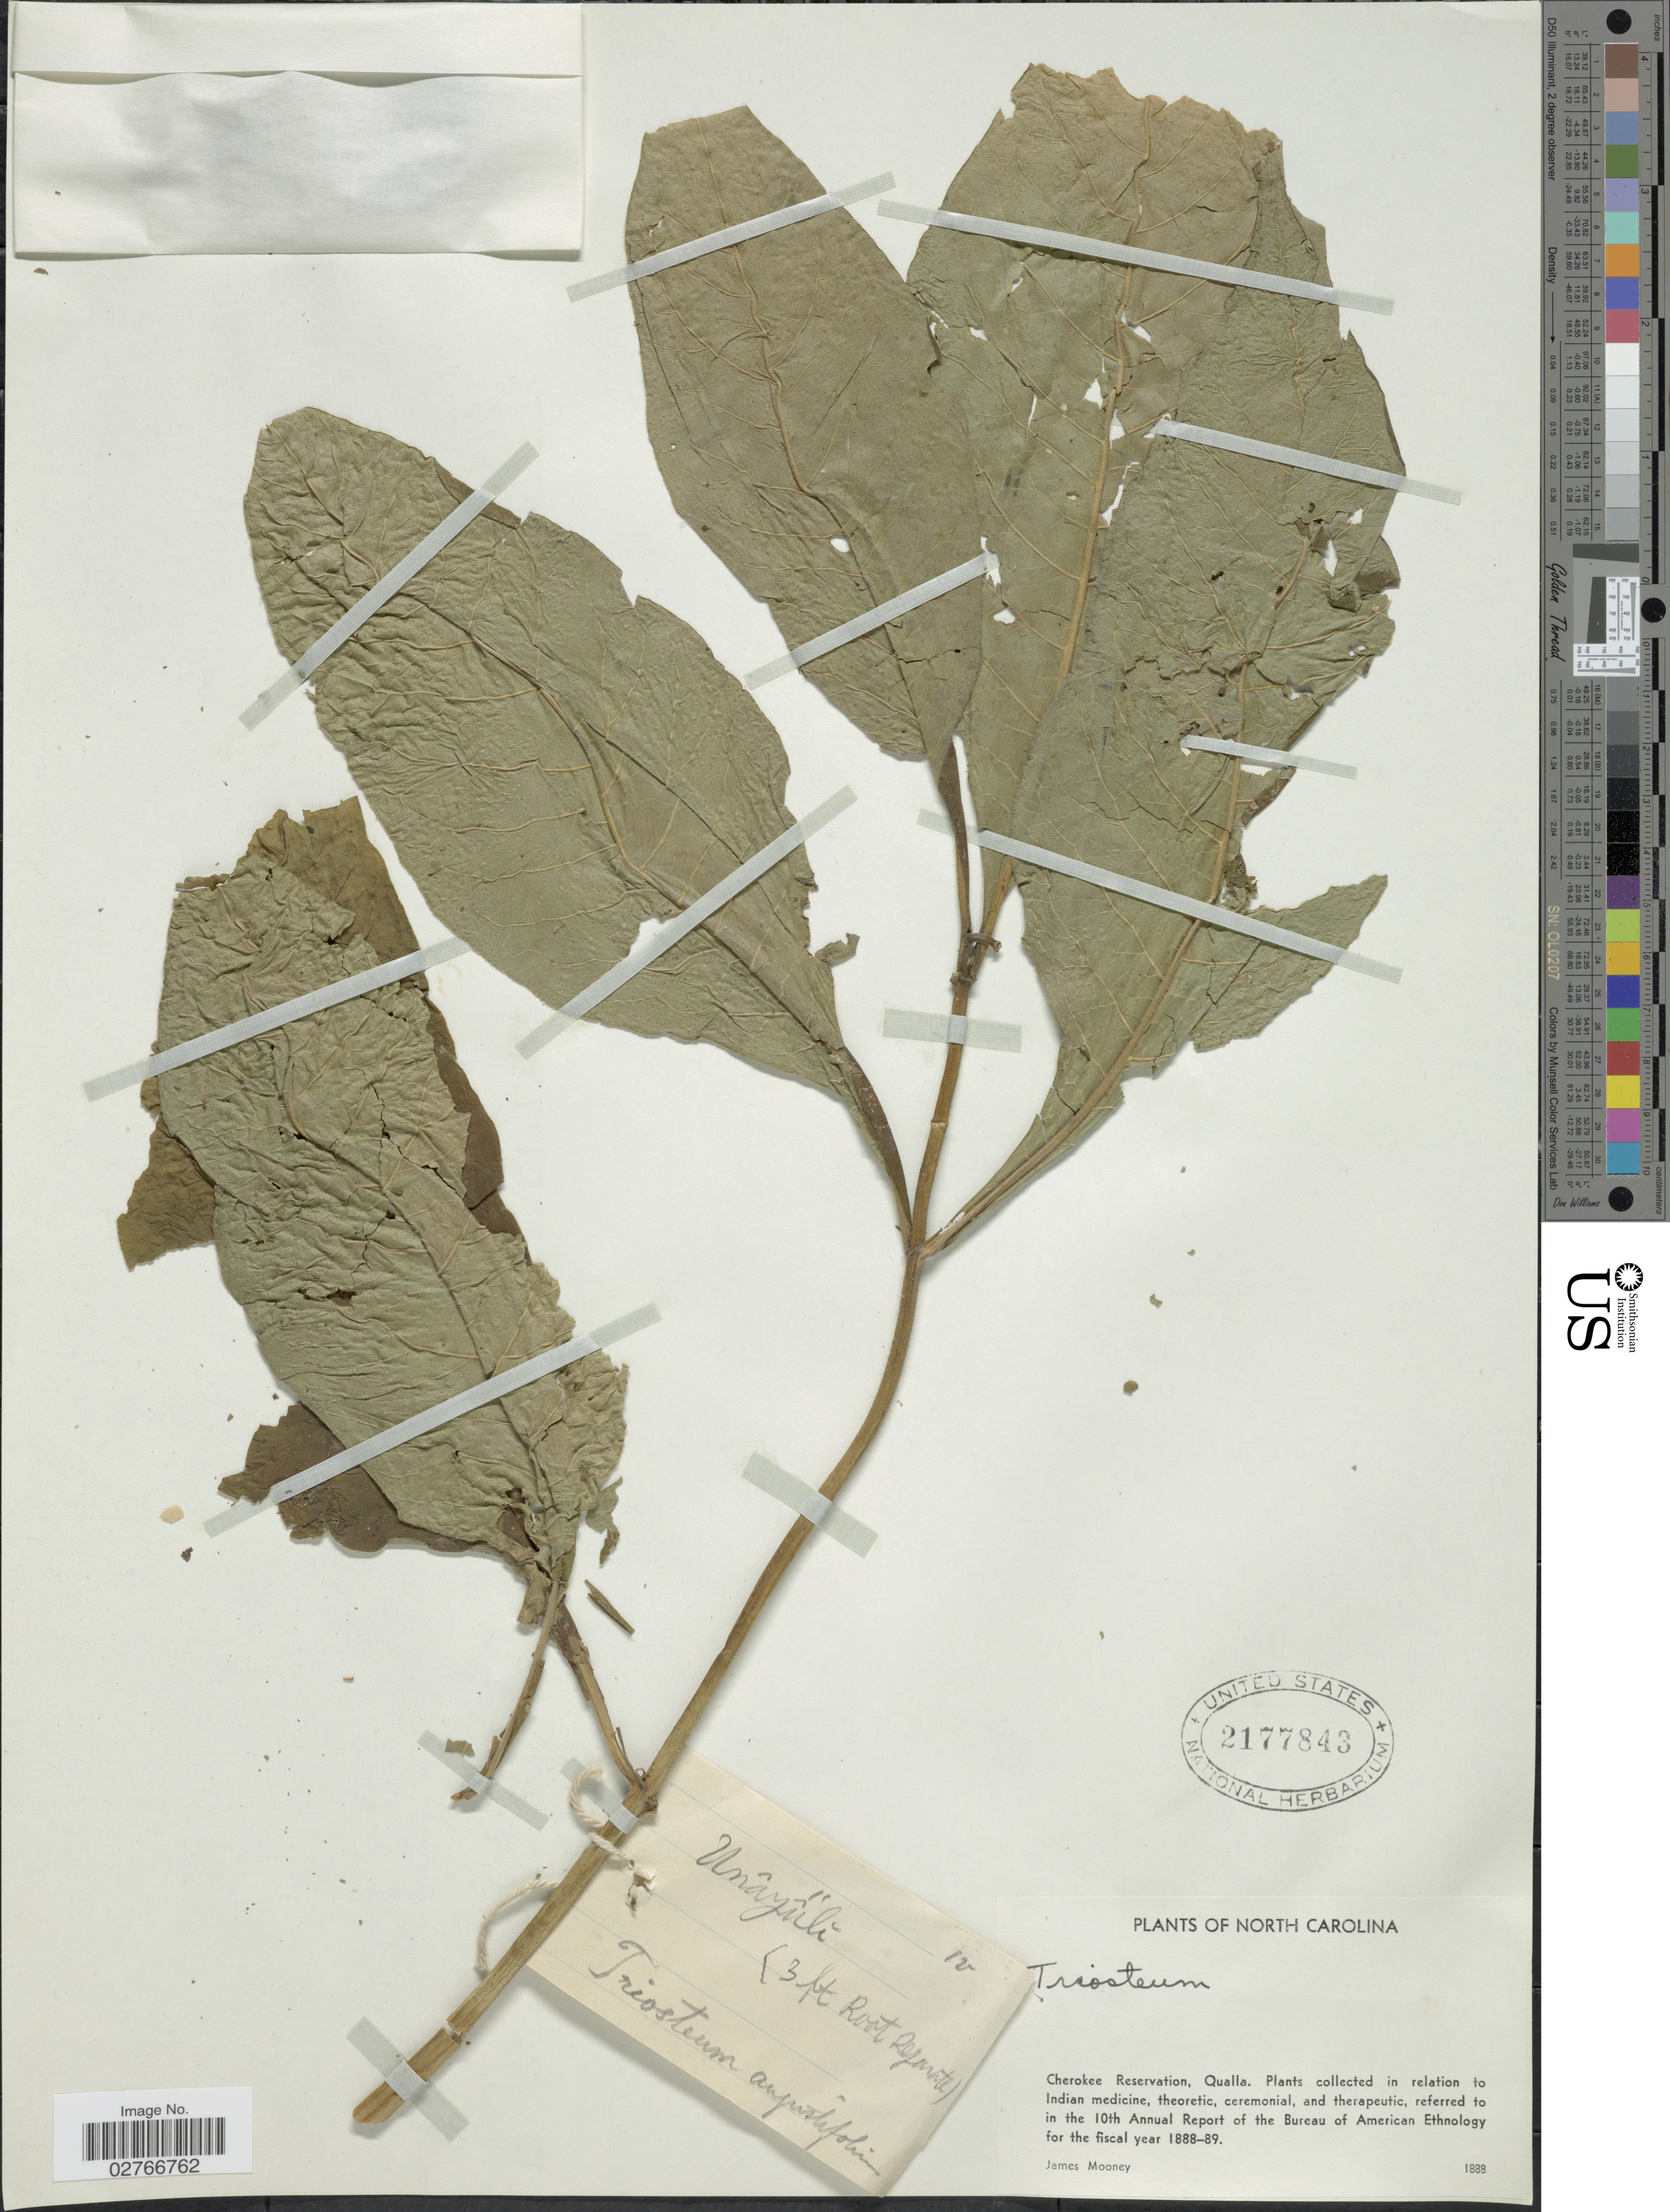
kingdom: Plantae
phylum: Tracheophyta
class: Magnoliopsida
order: Dipsacales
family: Caprifoliaceae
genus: Triosteum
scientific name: Triosteum angustifolium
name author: L.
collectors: J. Mooney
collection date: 1888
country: United States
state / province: North Carolina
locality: Cherokee Reservation, Qualla.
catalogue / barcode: US 2177843